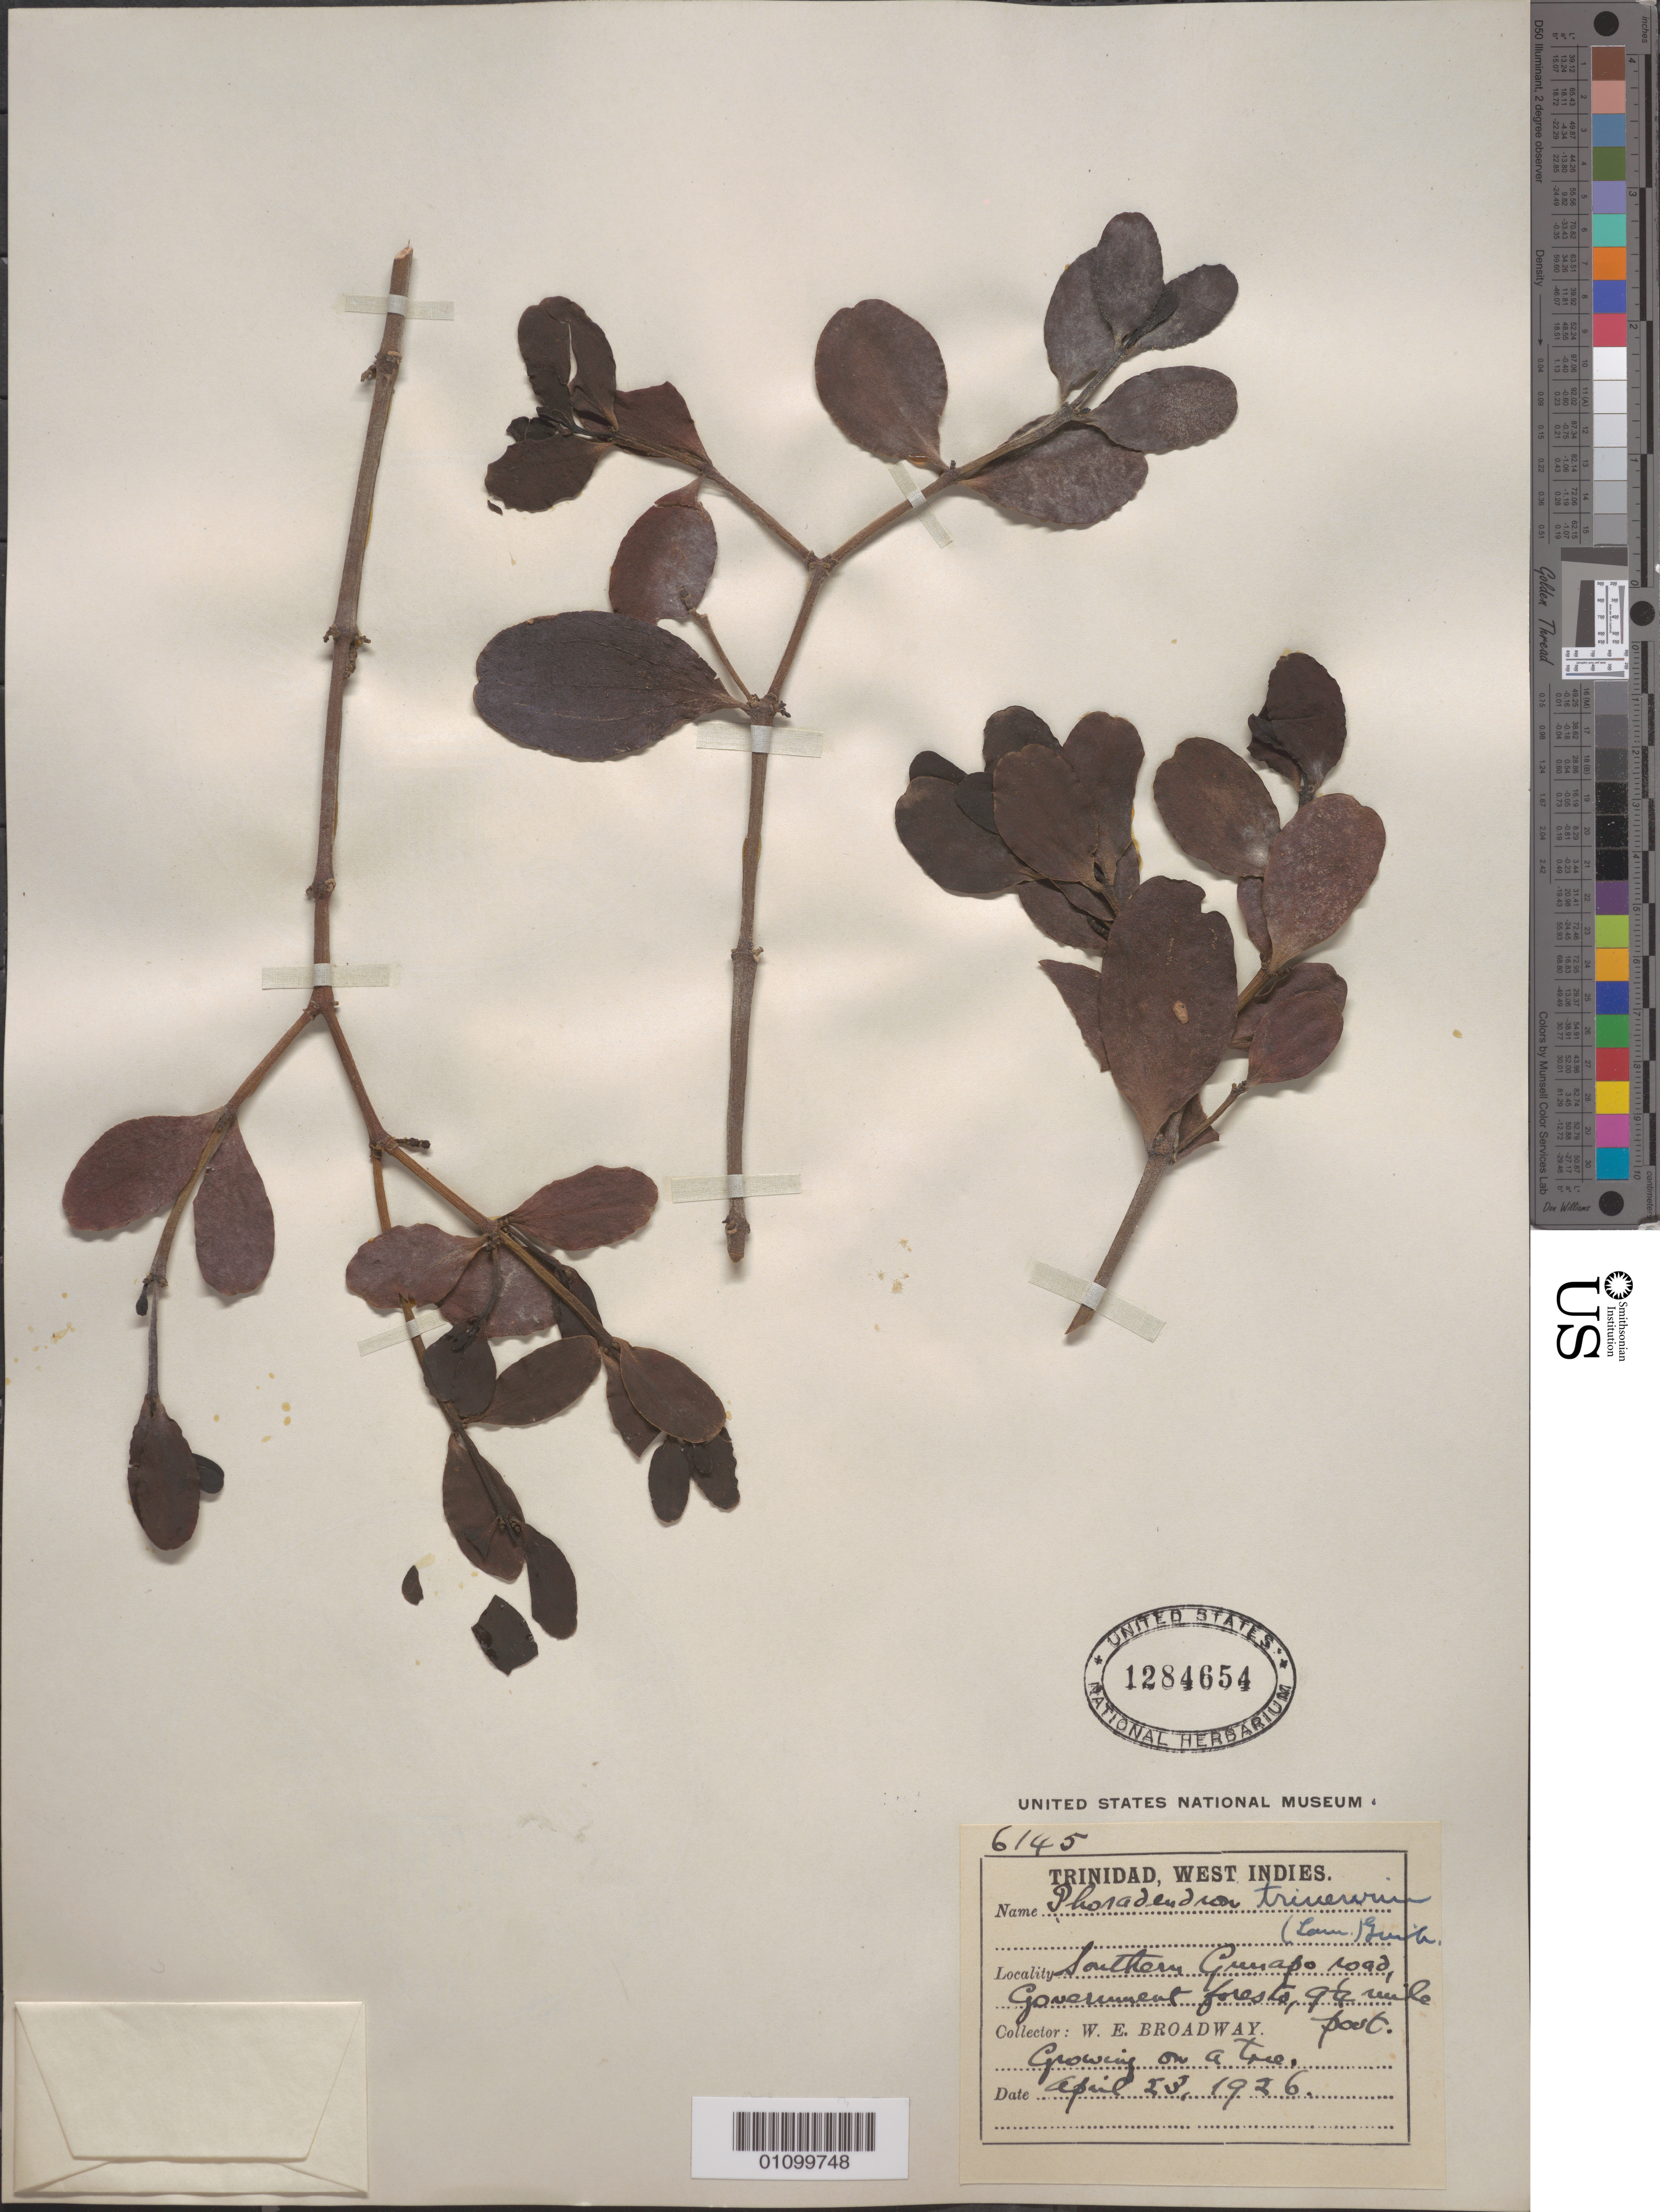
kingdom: Plantae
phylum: Tracheophyta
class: Magnoliopsida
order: Santalales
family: Viscaceae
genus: Phoradendron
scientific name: Phoradendron trinervium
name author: (Lam.) Griseb.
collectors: W. E. Broadway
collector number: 6145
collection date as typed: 23 Apr 1926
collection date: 1926-04-23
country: Trinidad and Tobago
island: Trinidad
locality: Southern Cunapo Road, Government forest, 9.25 mile post.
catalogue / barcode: US 1284654